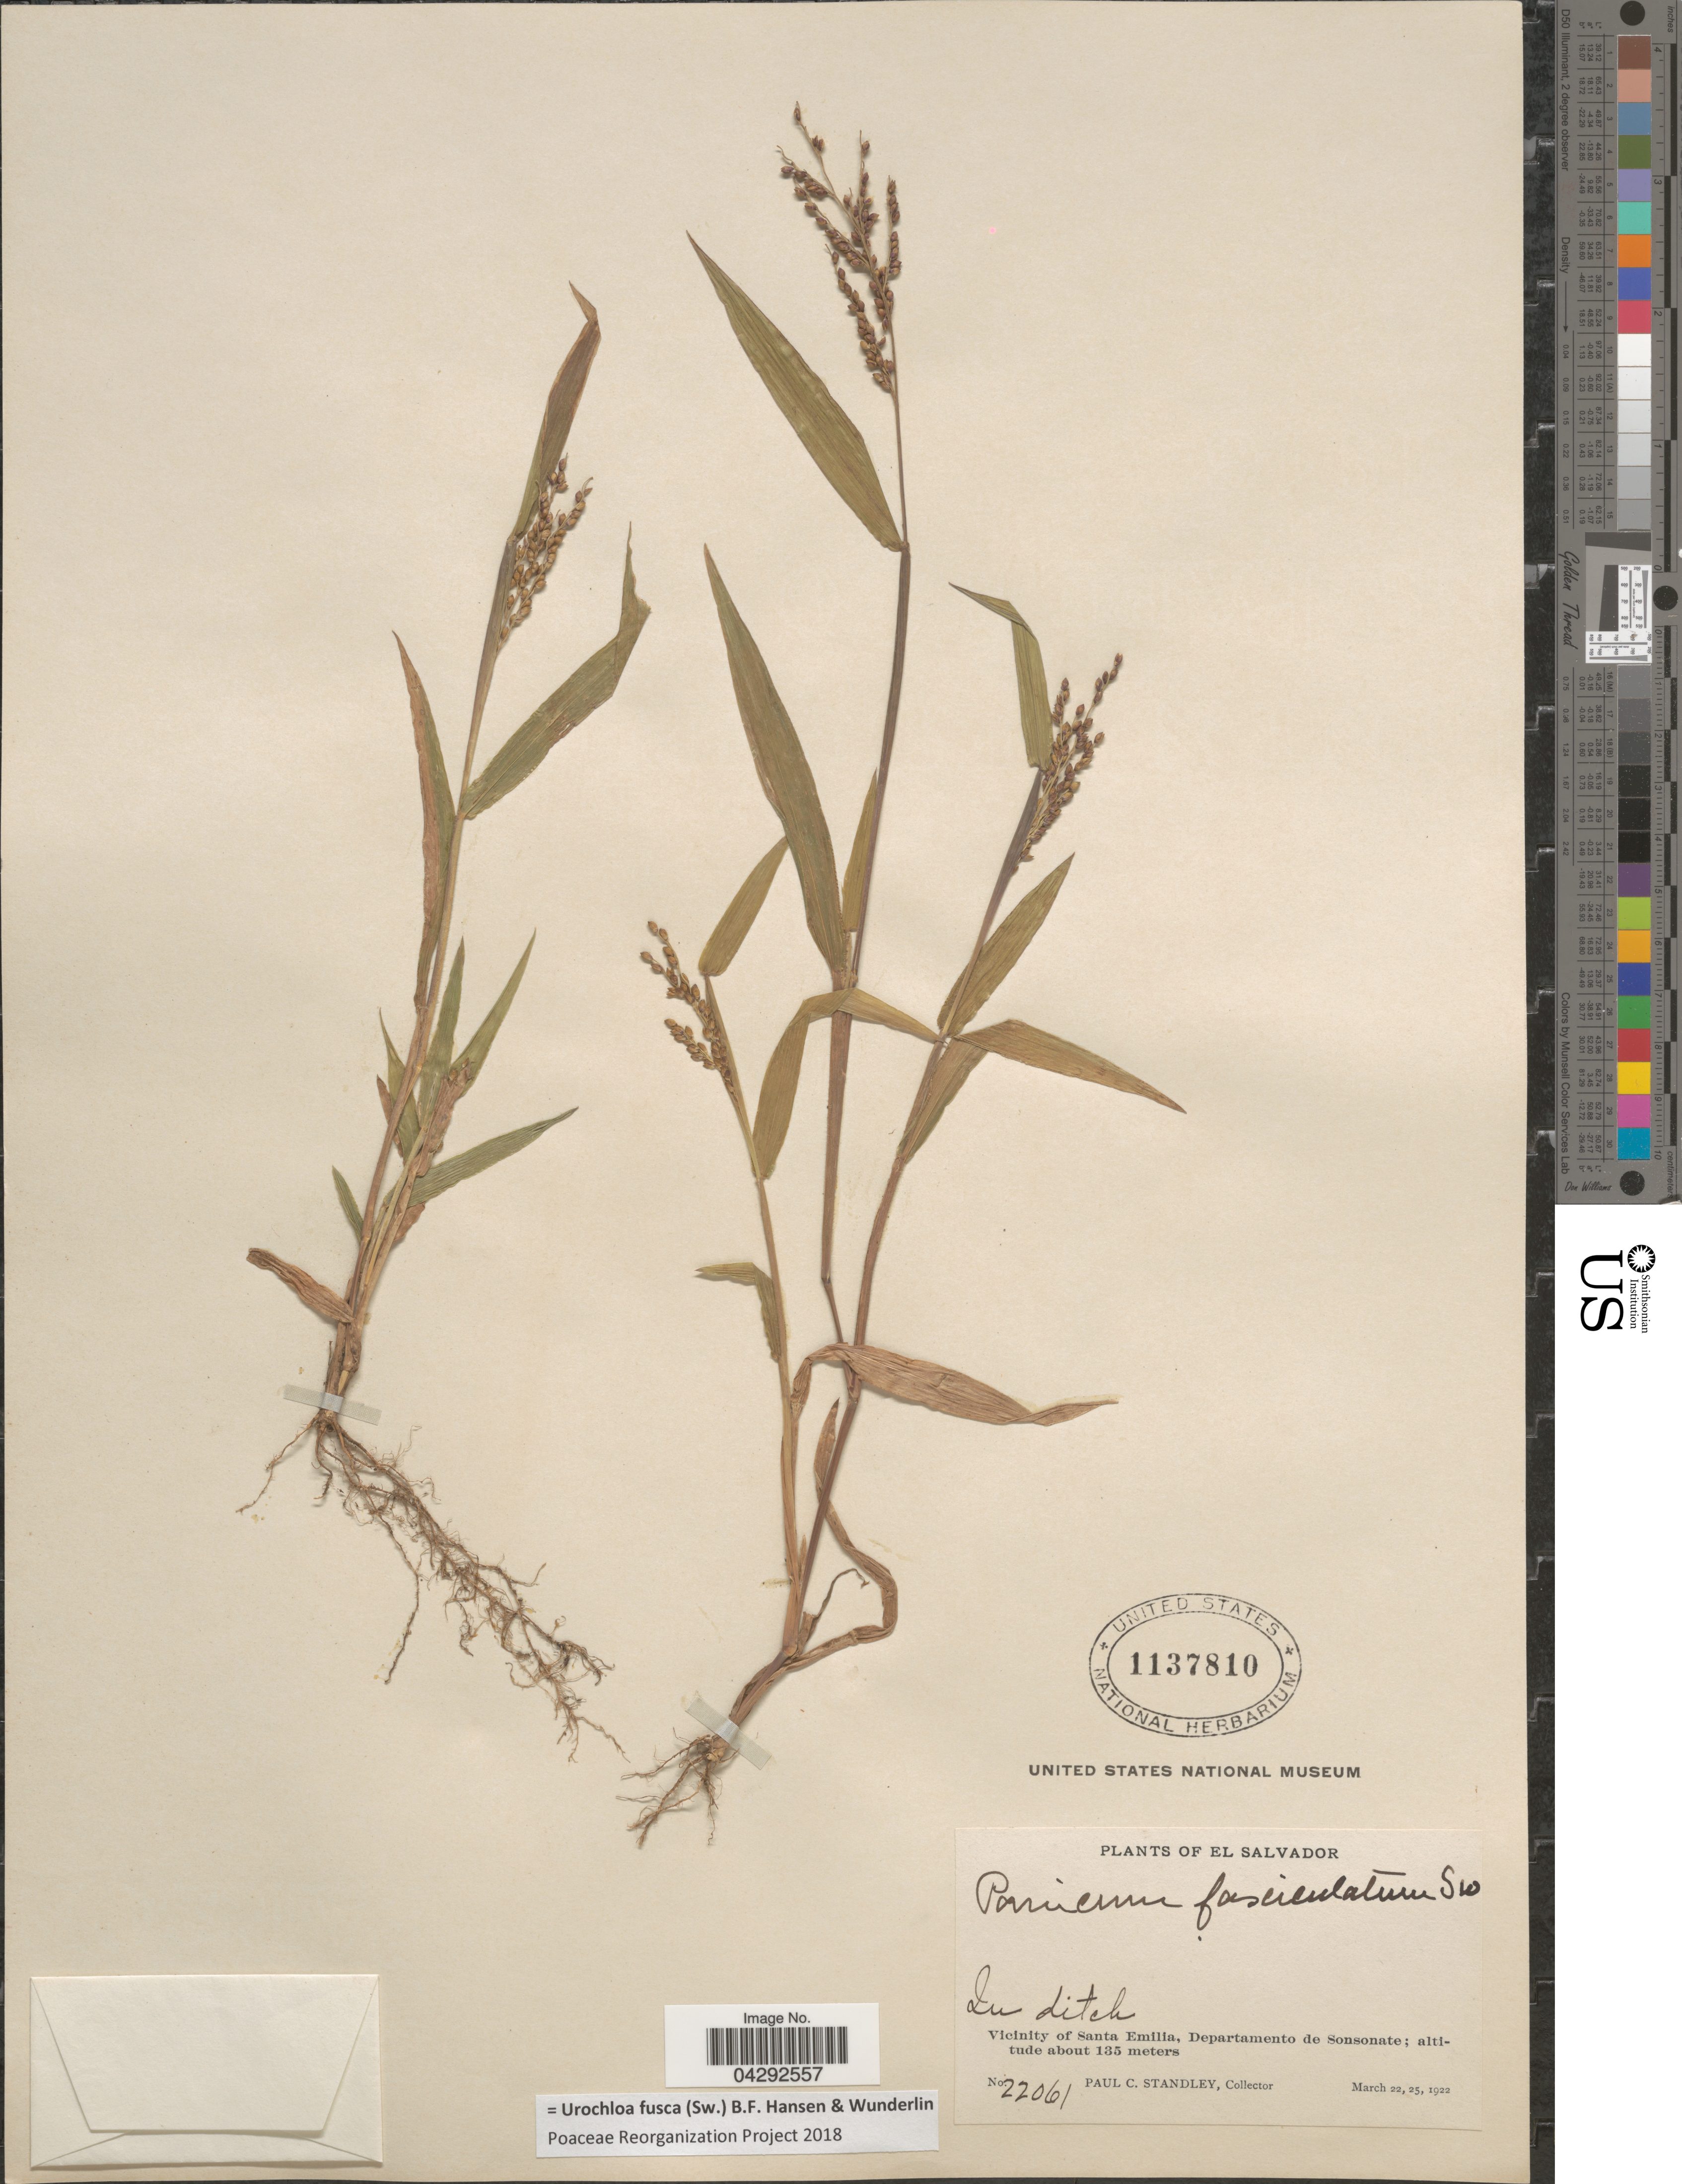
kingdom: Plantae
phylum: Tracheophyta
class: Liliopsida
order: Poales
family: Poaceae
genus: Urochloa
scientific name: Urochloa fusca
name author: (Sw.) B.F. Hansen & Wunderlin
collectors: P. C. Standley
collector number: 22061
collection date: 1922-03-22/1922-03-25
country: El Salvador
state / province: Sonsonate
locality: In ditch. Vicinity of Santa Emilia, Departamento de Sonsonate.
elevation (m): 135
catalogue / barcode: US 1137810